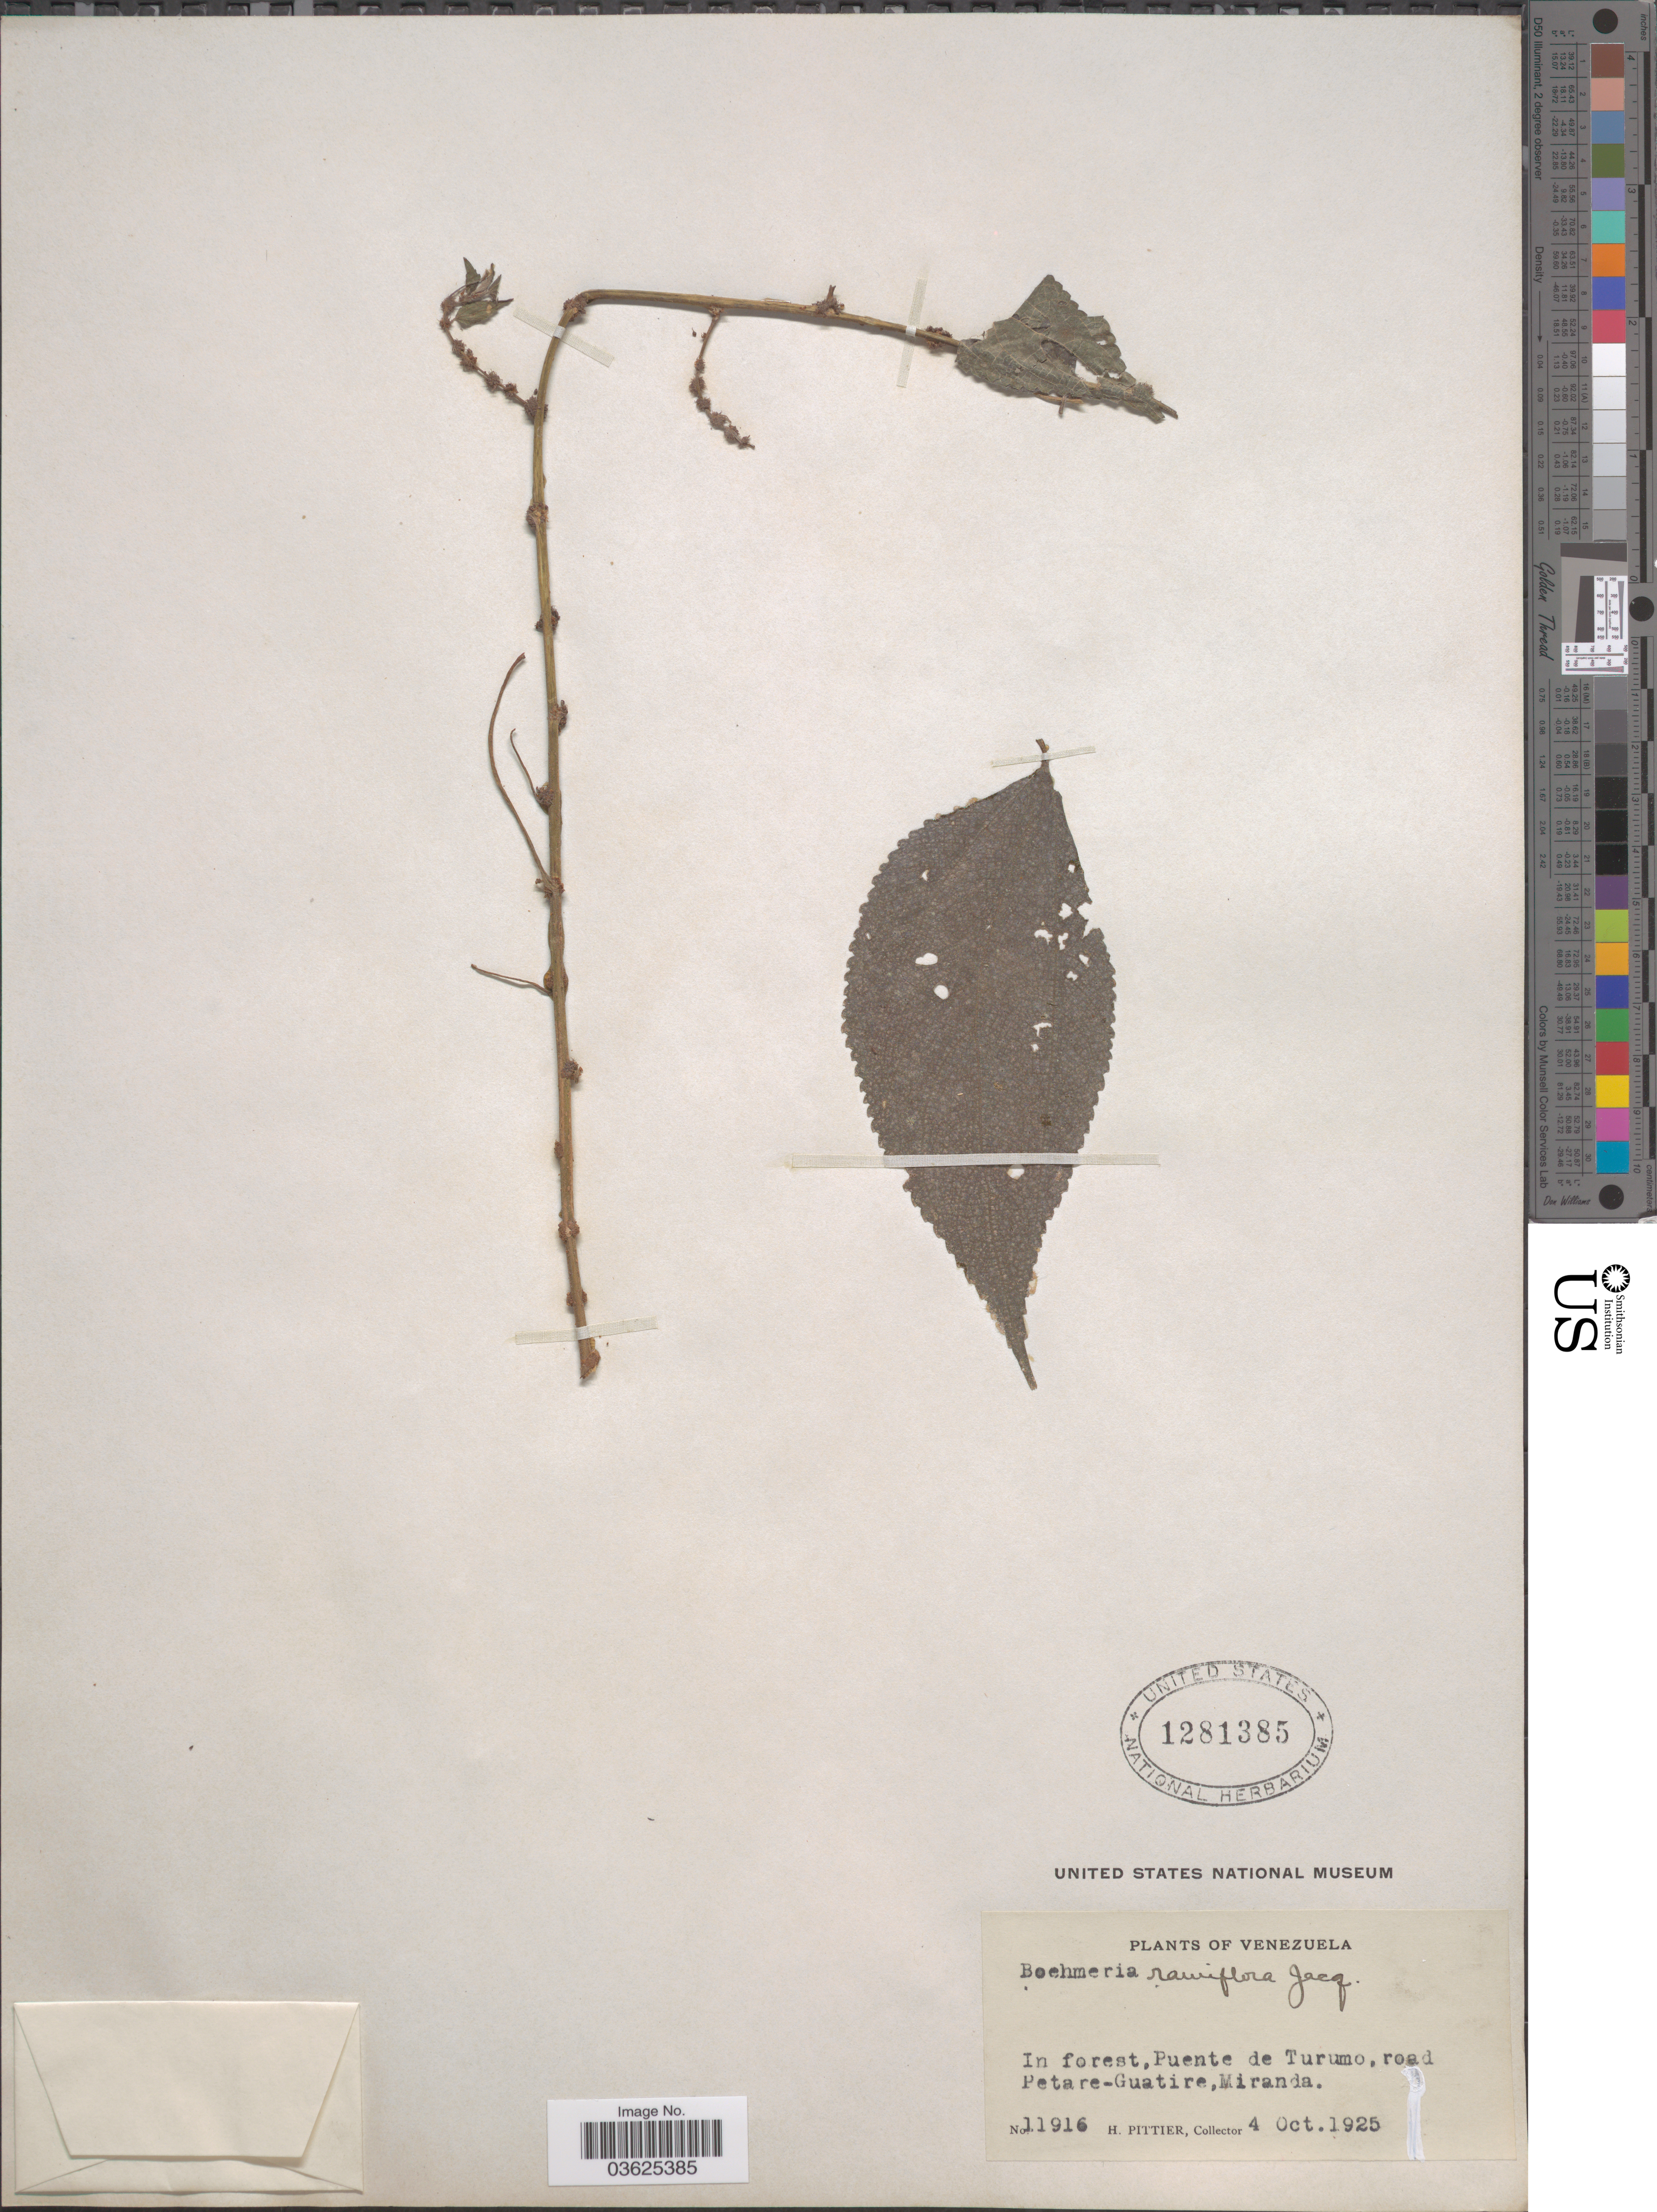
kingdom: Plantae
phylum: Tracheophyta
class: Magnoliopsida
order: Rosales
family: Urticaceae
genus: Boehmeria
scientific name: Boehmeria ramiflora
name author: Jacq.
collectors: H. F. Pittier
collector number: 11916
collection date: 1925-10-04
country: Venezuela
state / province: Miranda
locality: In forest, Puente de Turumo, road Petare-Guatire.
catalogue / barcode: US 1281385